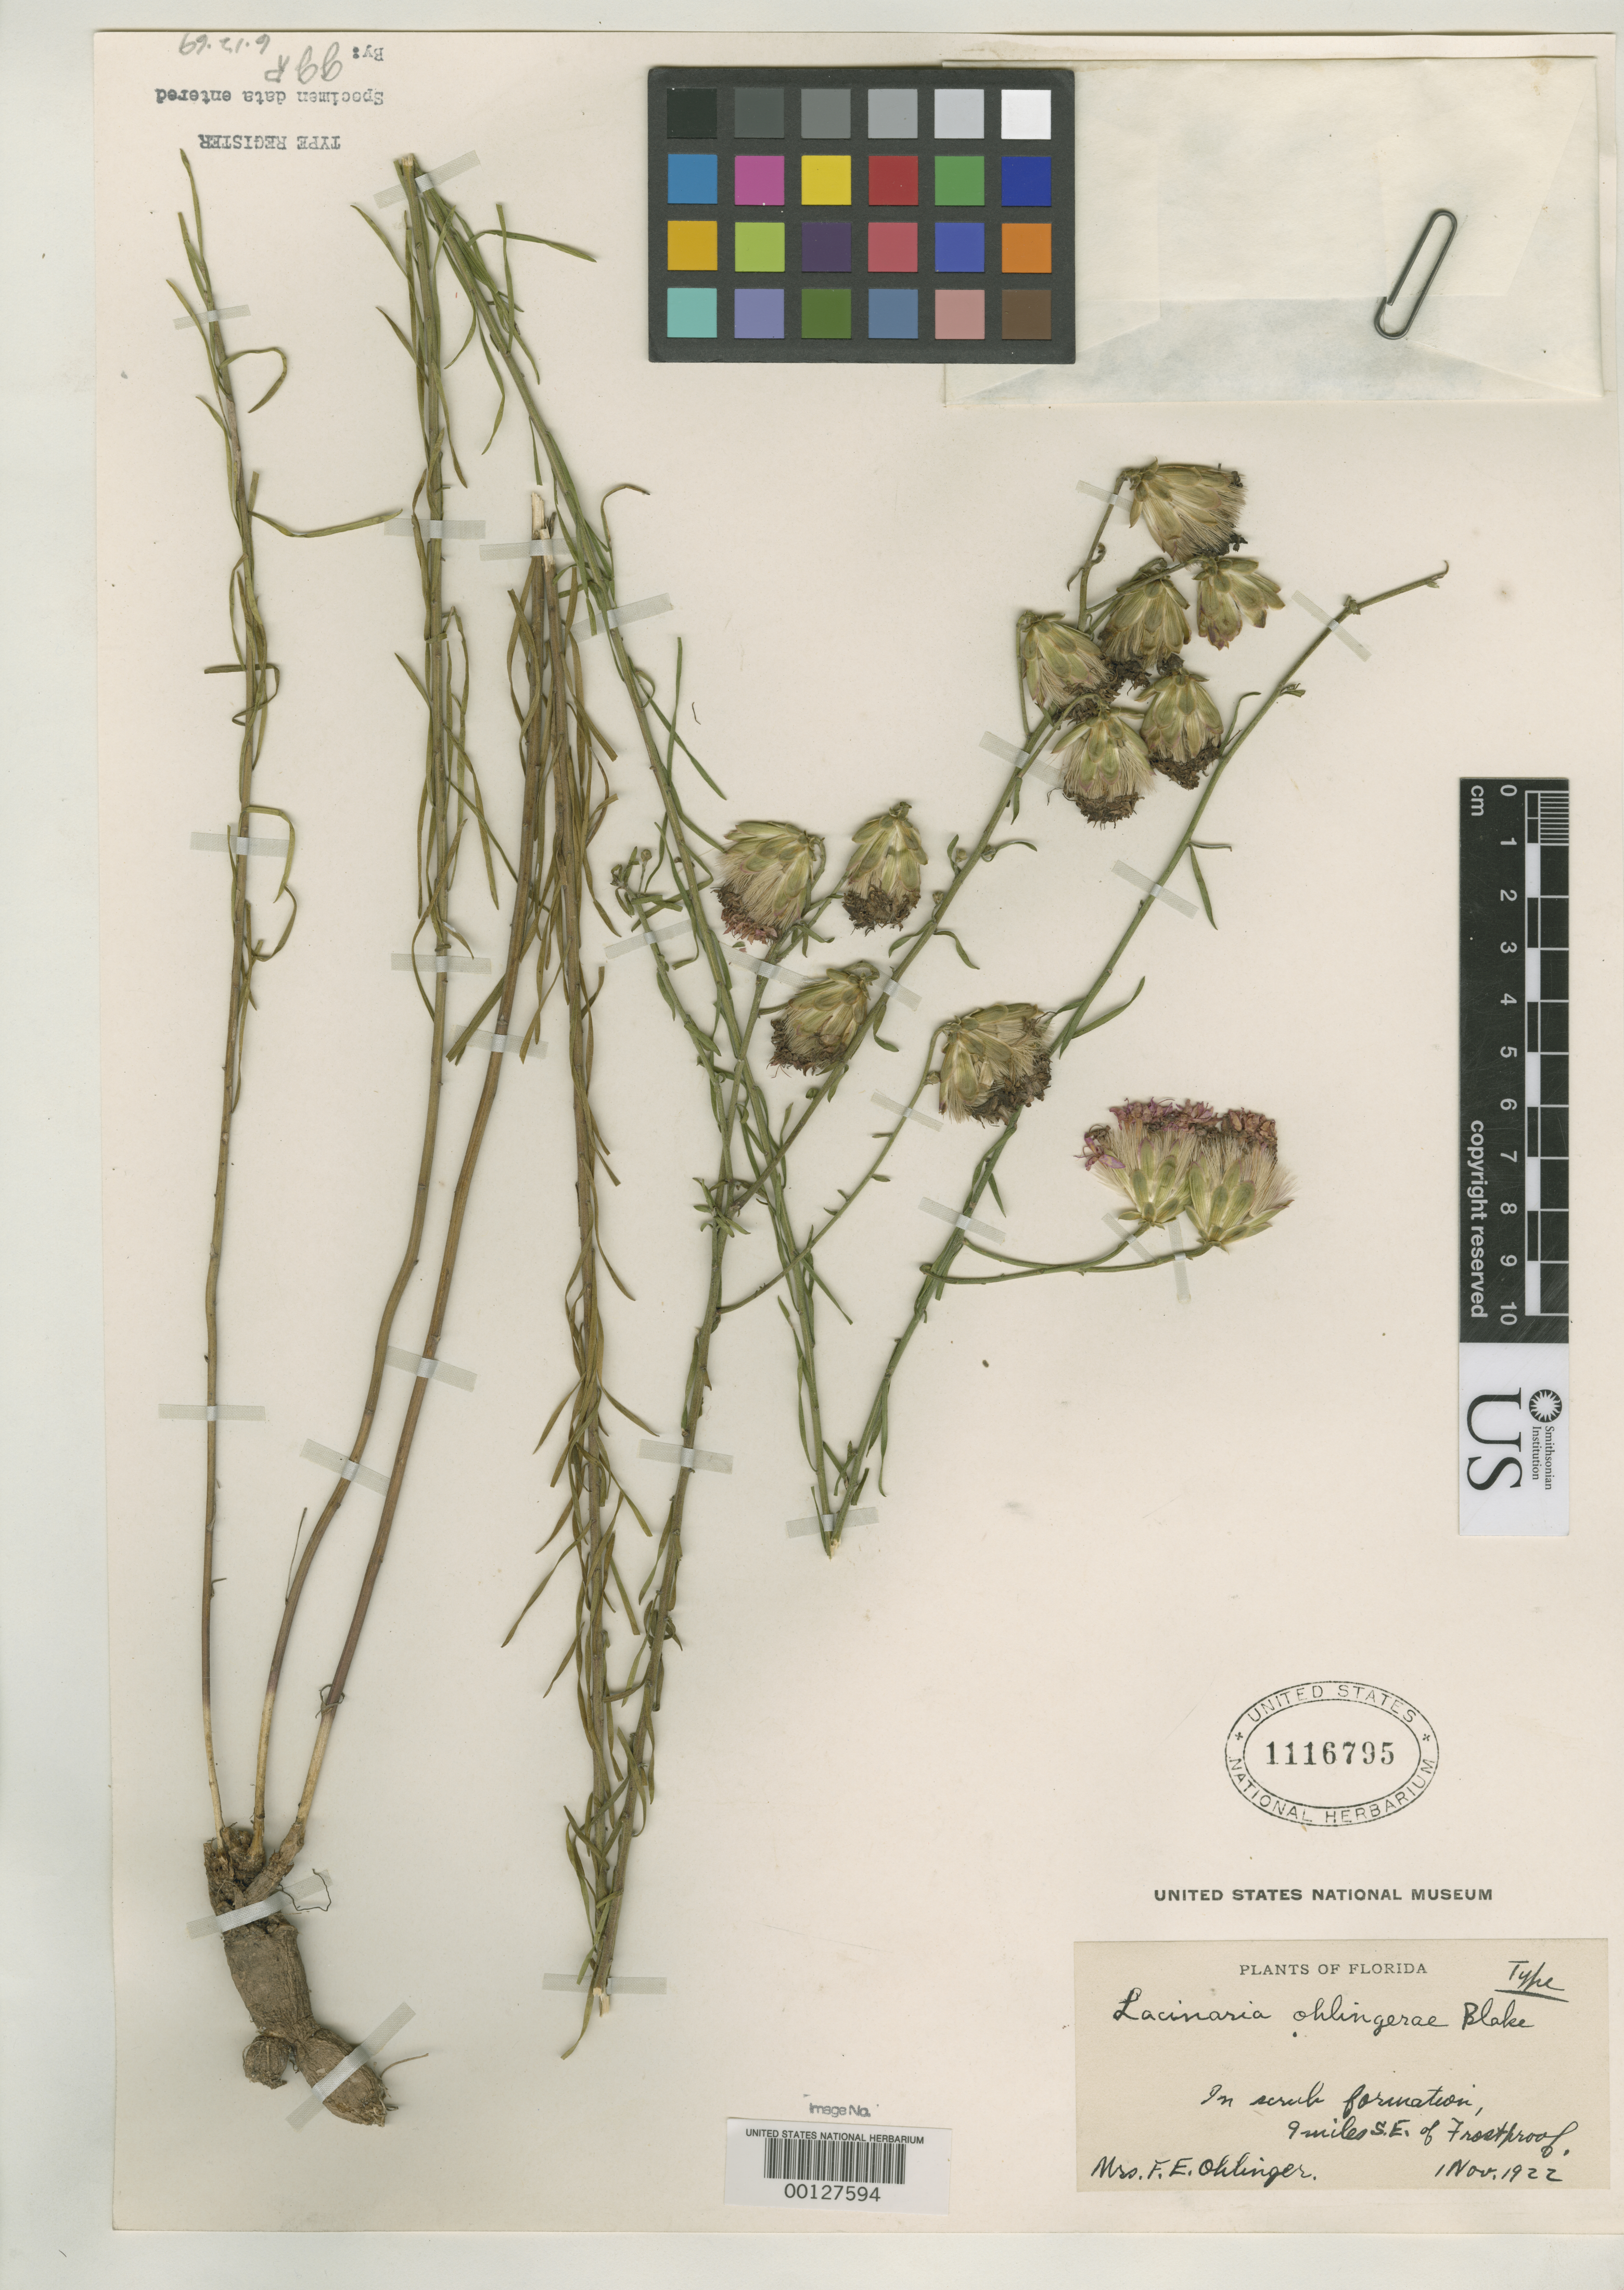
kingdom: Plantae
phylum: Tracheophyta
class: Magnoliopsida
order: Asterales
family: Asteraceae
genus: Lacinaria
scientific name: Lacinaria ohlingerae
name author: S.F. Blake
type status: Holotype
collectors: F. Ohlinger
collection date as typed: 01 Nov 1922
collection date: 1922-11-01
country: United States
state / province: Florida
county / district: Polk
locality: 9 miles SE of Frostproof.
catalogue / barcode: US 1116795